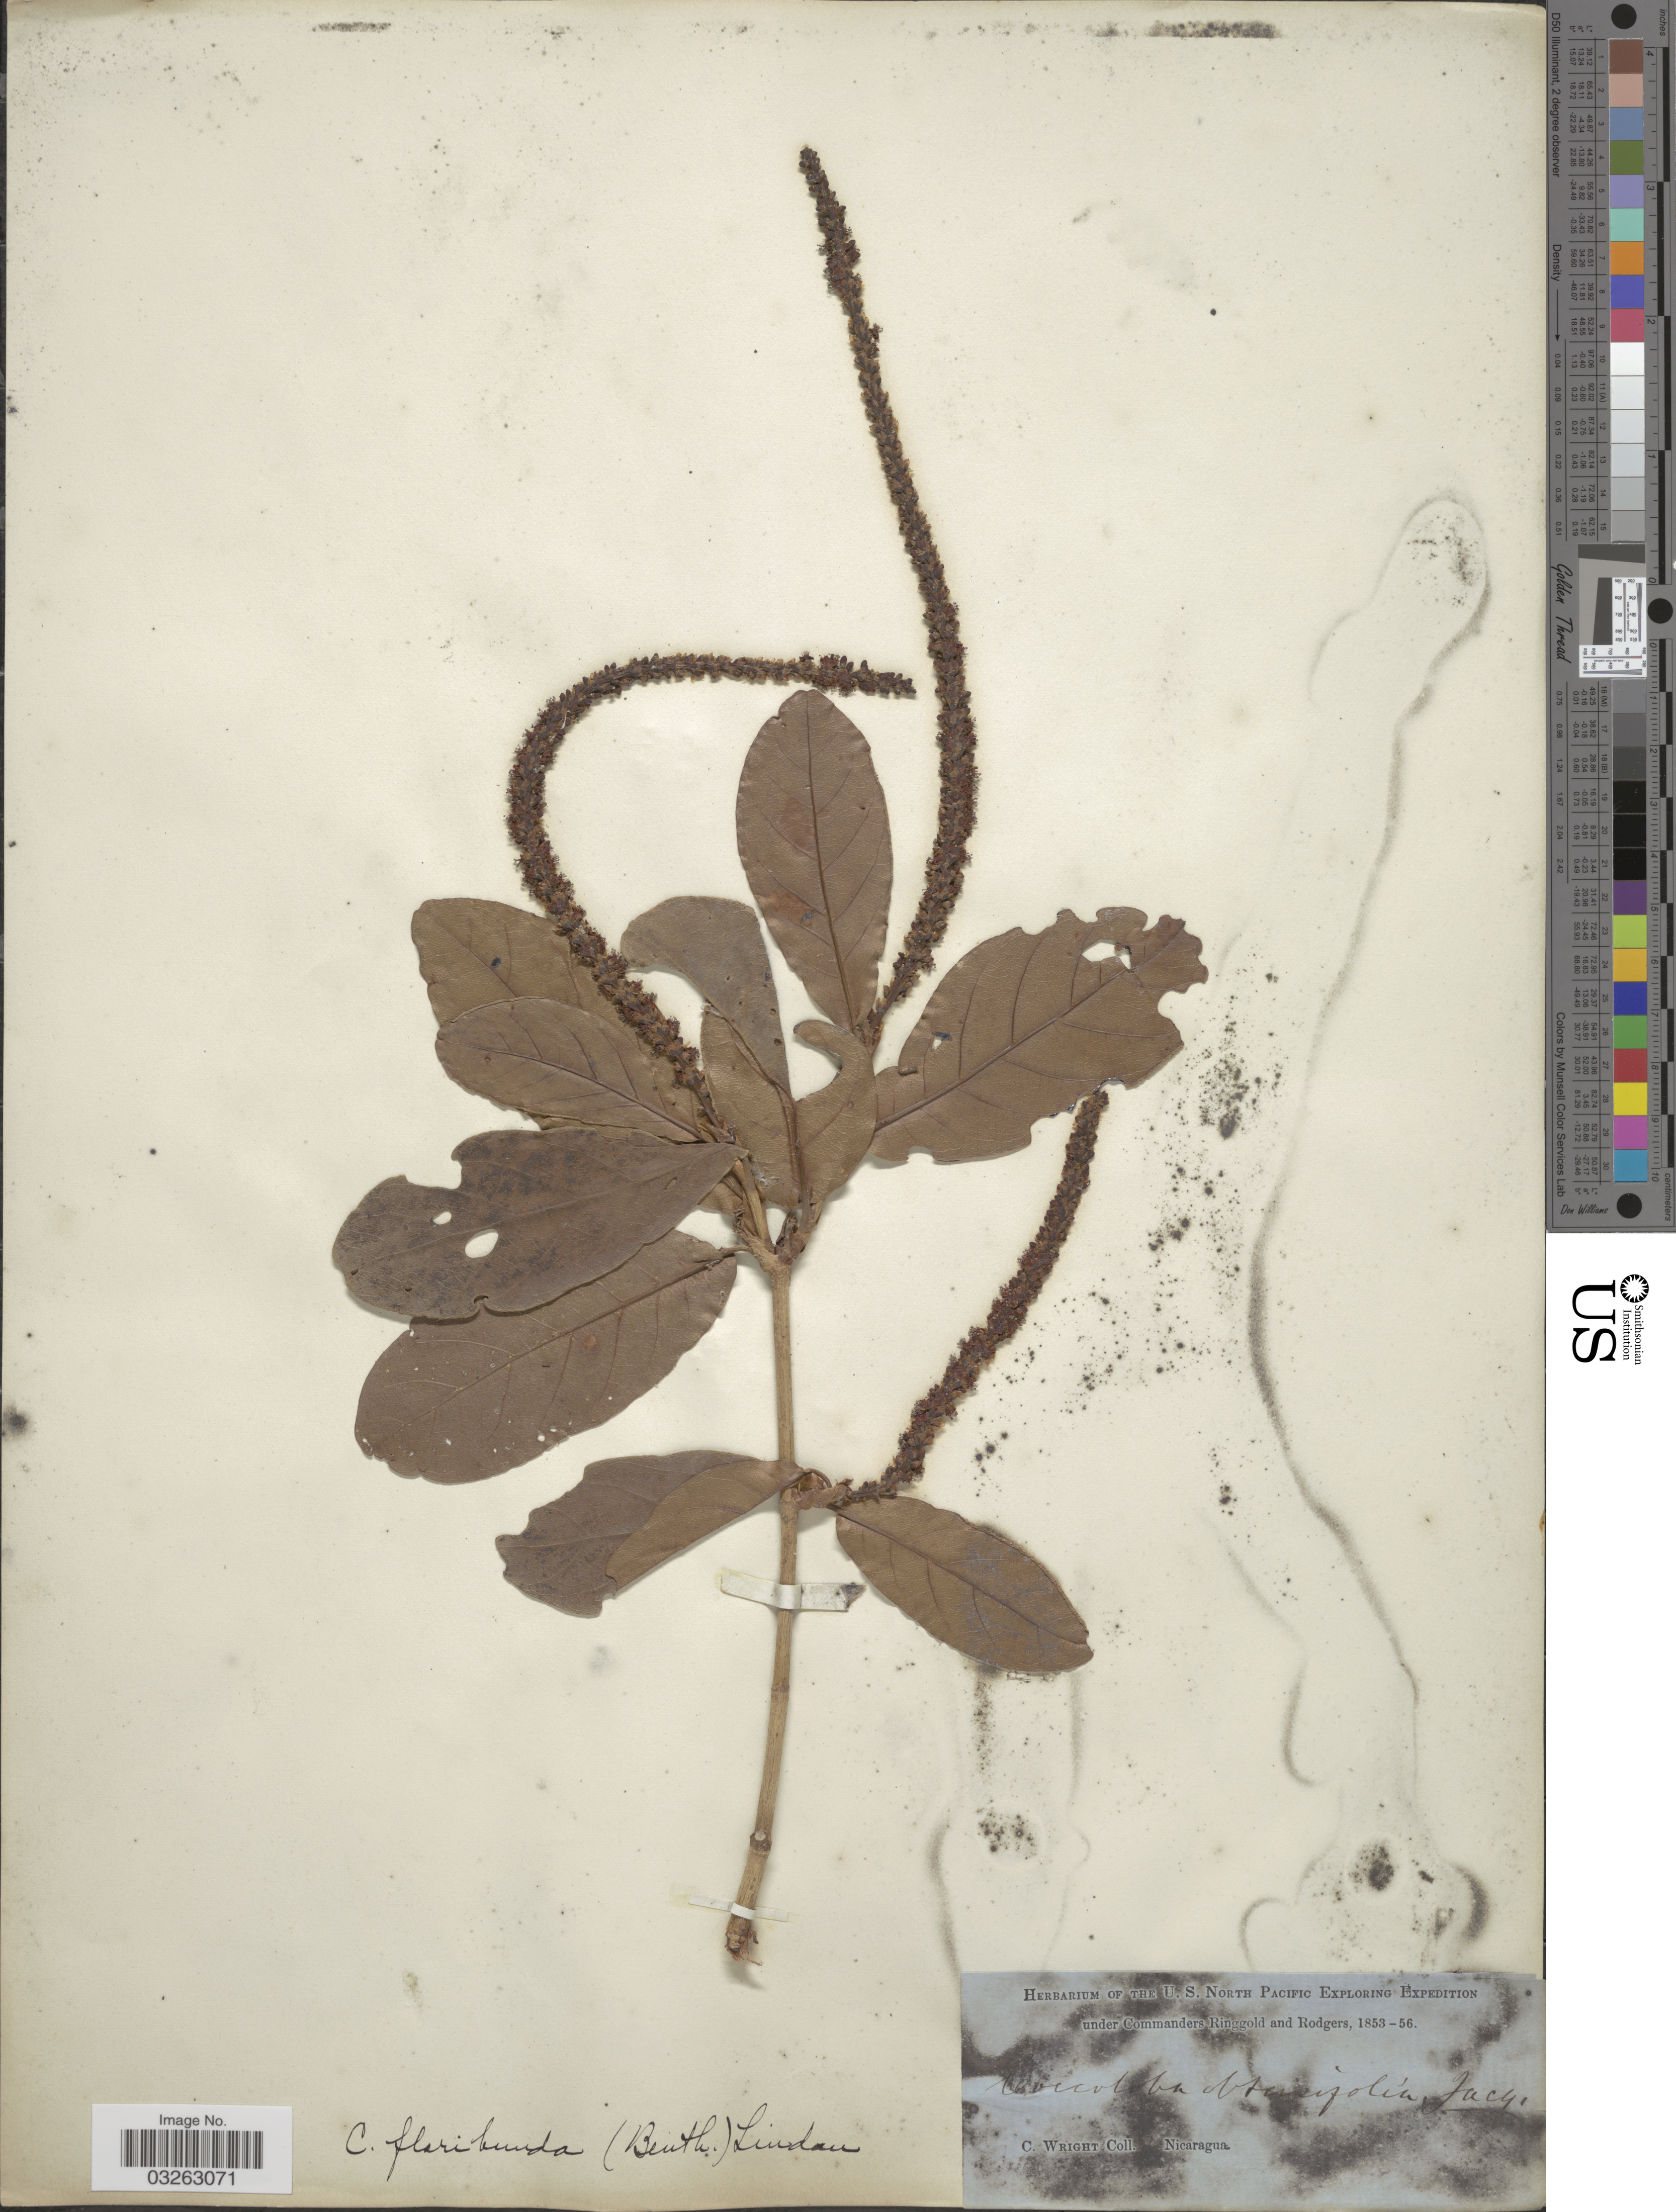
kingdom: Plantae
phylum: Tracheophyta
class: Magnoliopsida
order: Caryophyllales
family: Polygonaceae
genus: Coccoloba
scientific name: Coccoloba venosa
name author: L.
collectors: C. Wright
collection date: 1853/1856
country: Nicaragua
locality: U.S. North Pacific.